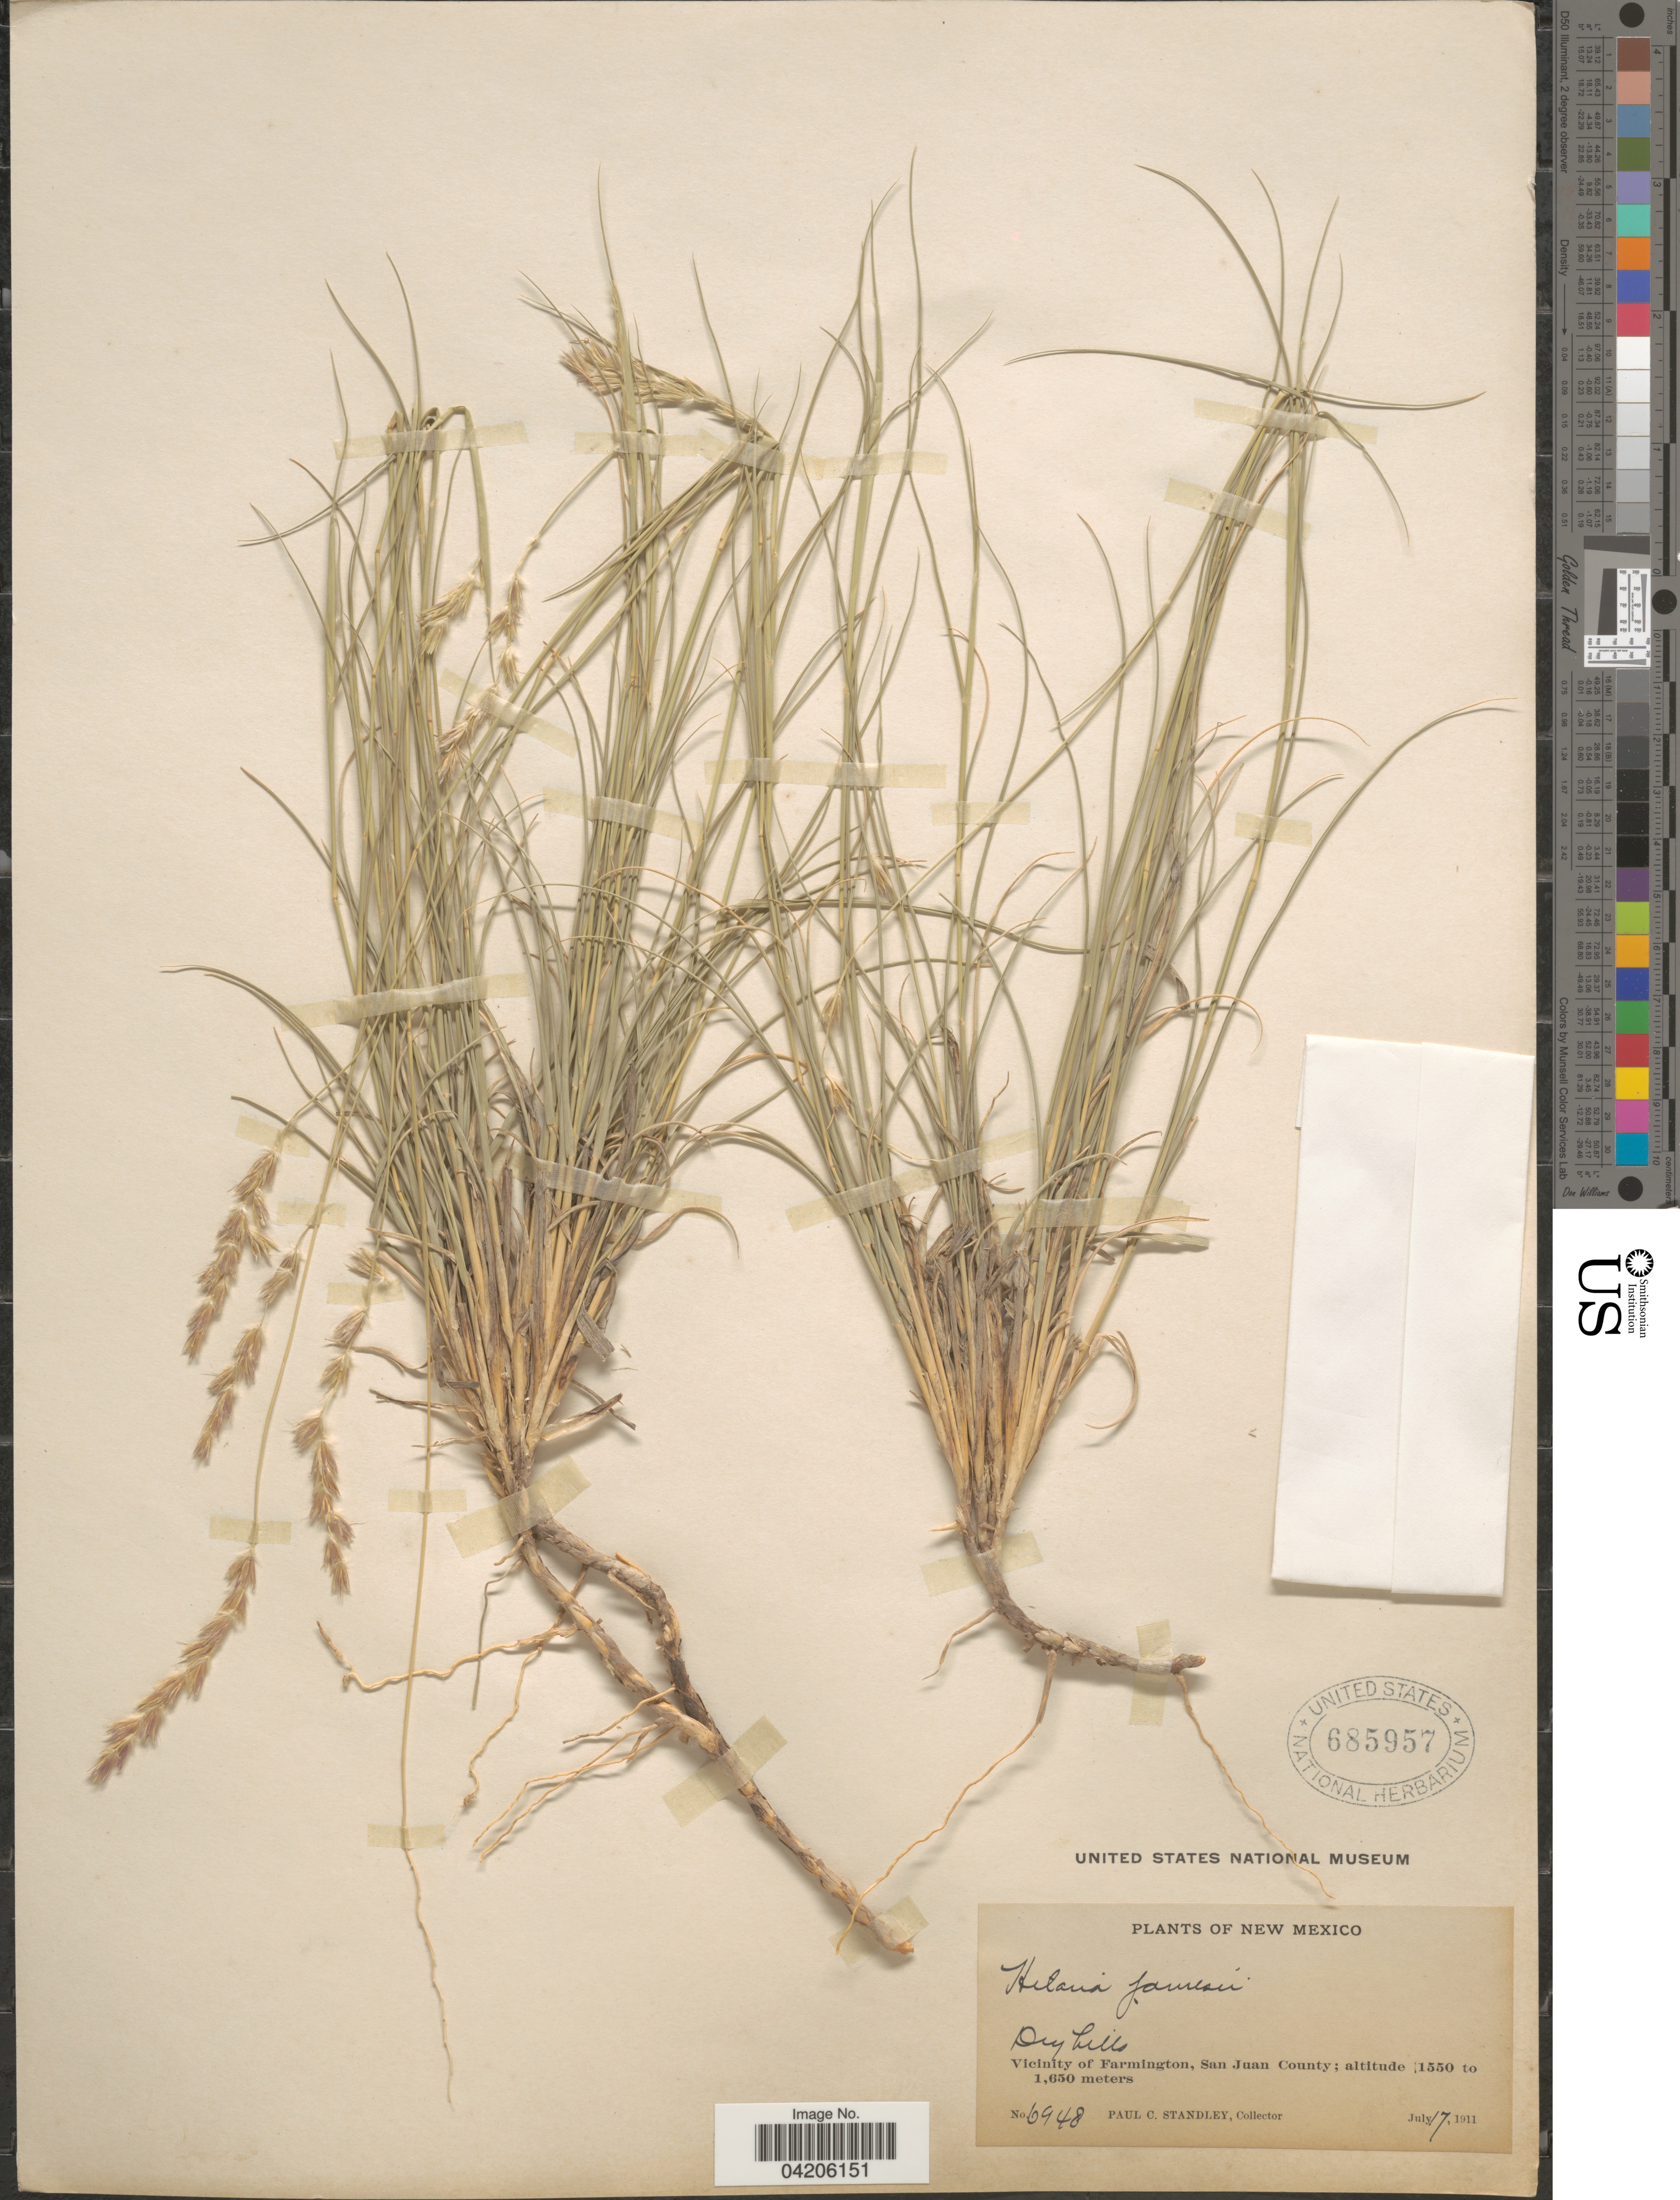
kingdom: Plantae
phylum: Tracheophyta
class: Liliopsida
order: Poales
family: Poaceae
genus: Hilaria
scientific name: Hilaria jamesii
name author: (Torr.) Benth.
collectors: P. C. Standley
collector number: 6948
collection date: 1911-07-17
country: United States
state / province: New Mexico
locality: Vicinity of Farmington, San Juan County.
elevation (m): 1550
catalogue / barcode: US 685957